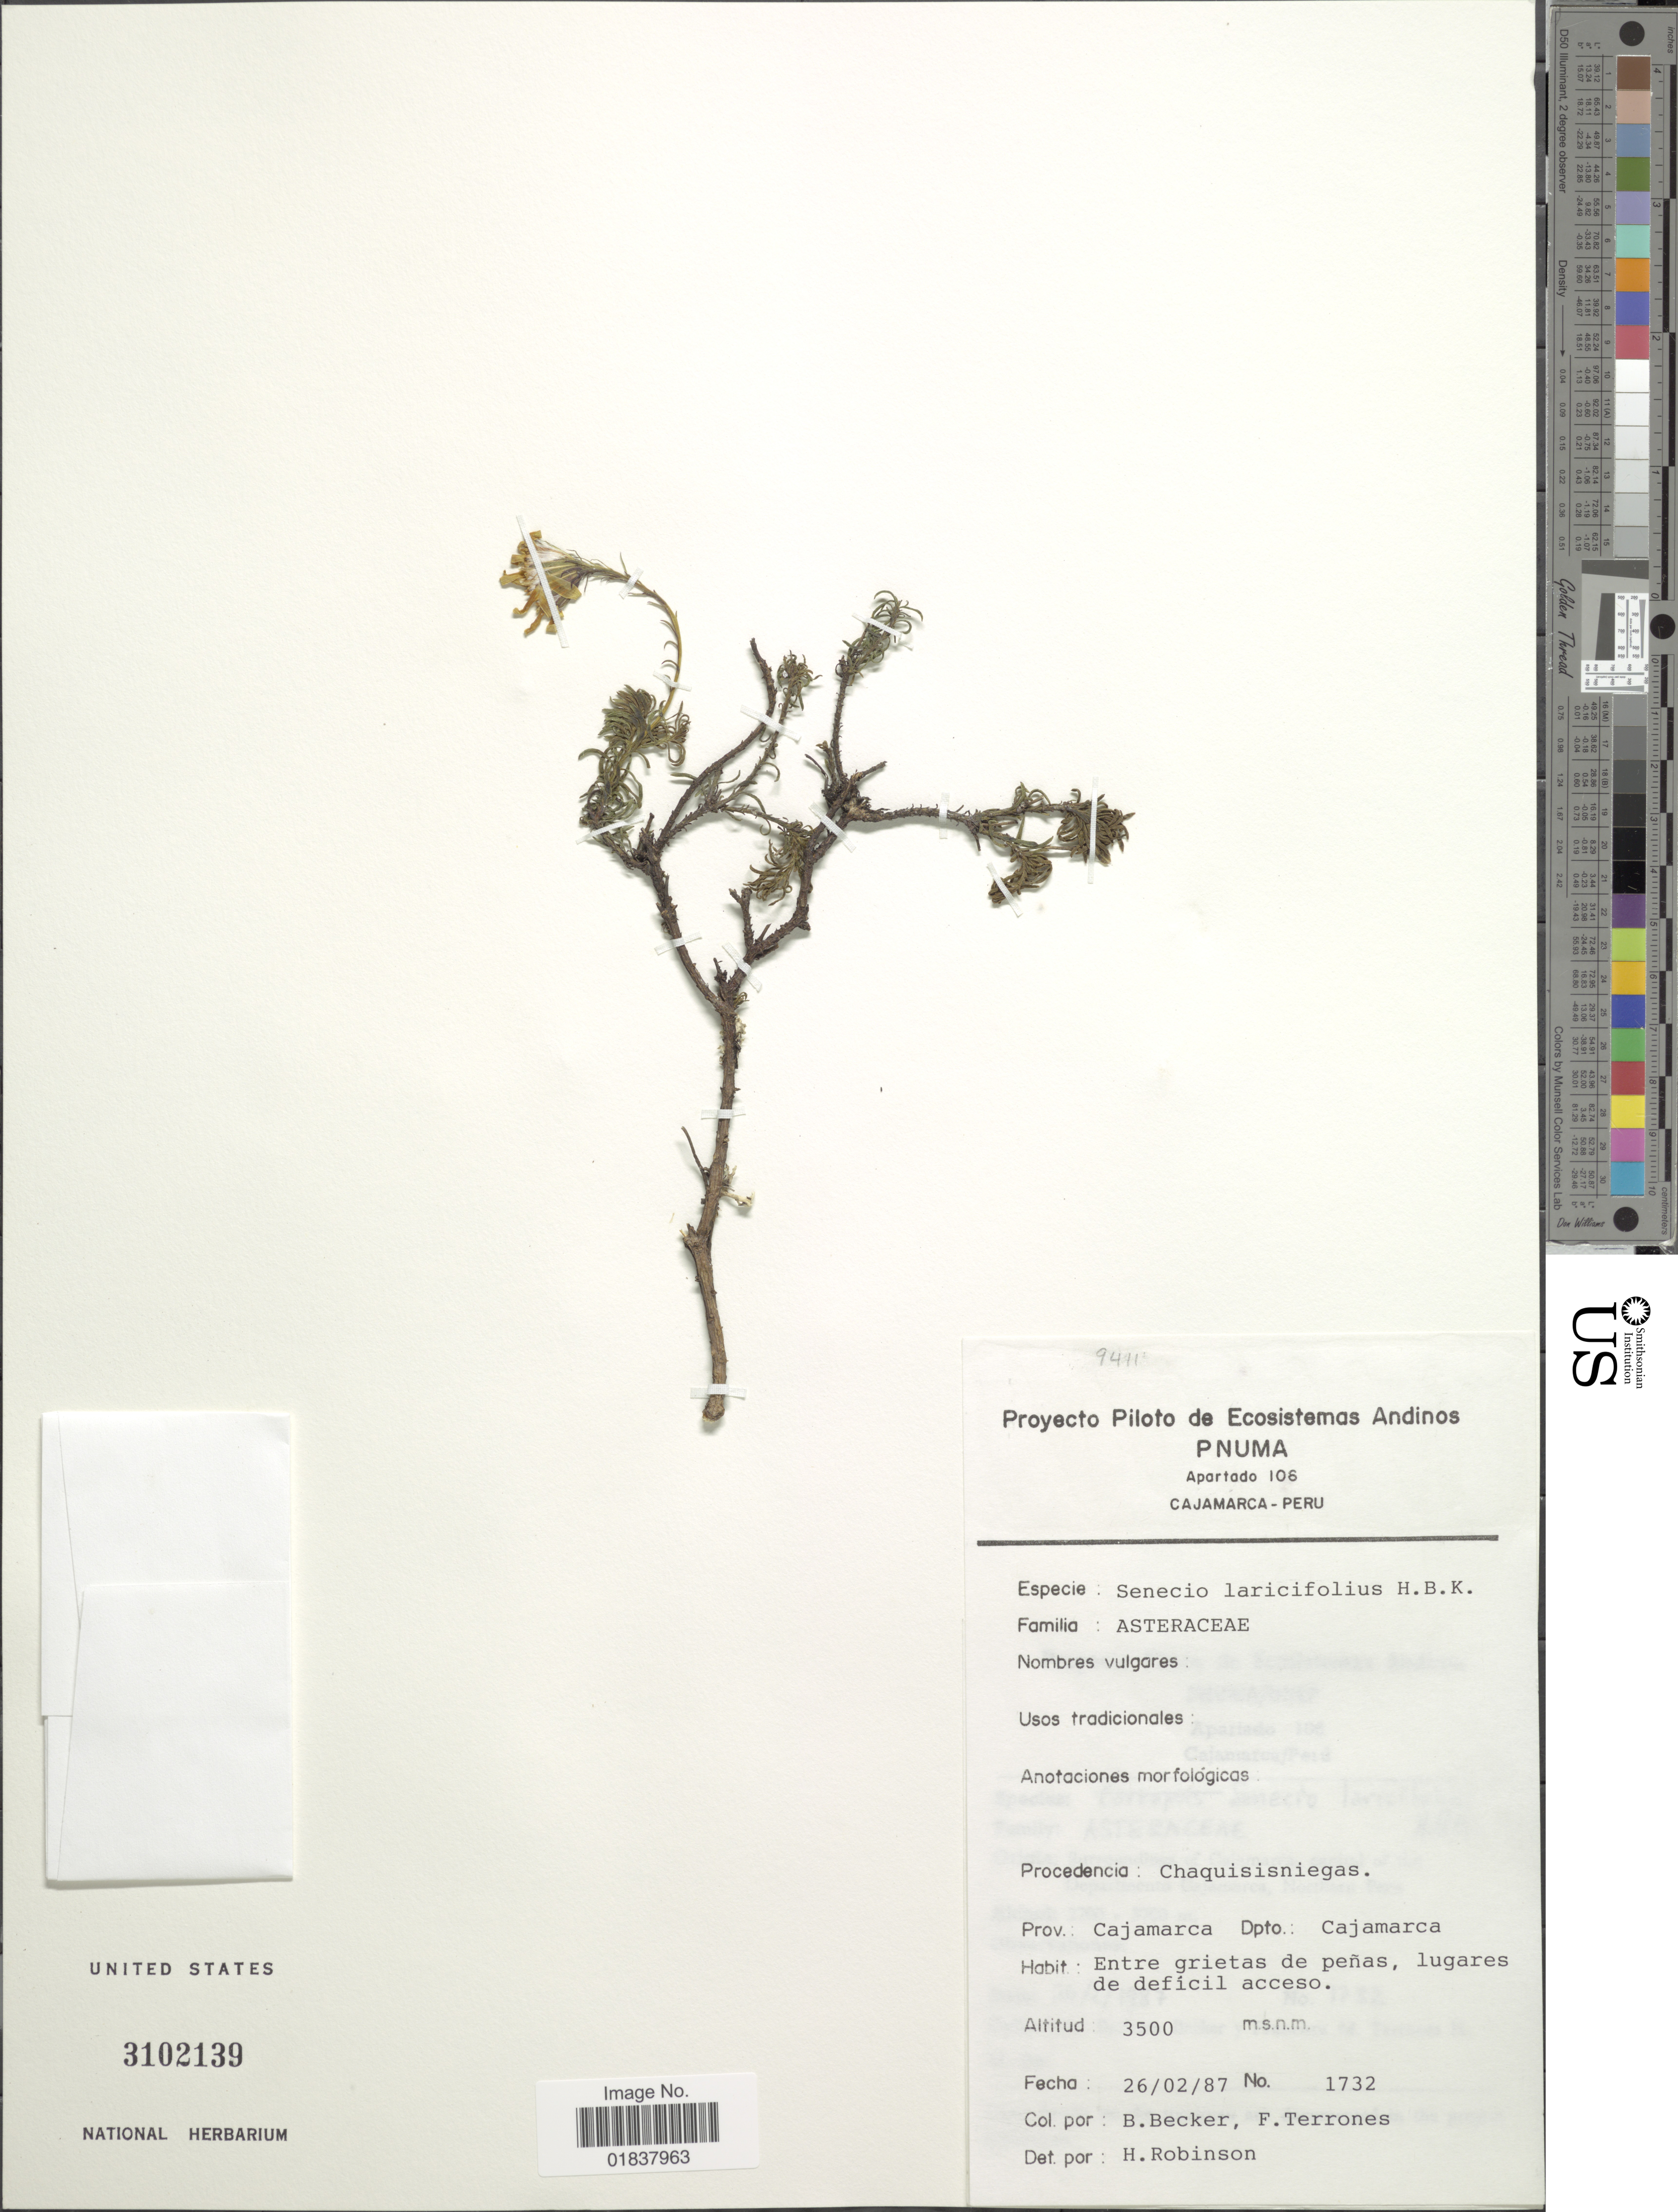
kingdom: Plantae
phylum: Tracheophyta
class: Magnoliopsida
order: Asterales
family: Asteraceae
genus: Senecio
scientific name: Senecio laricifolius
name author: Kunth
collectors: B. Becker & F. Terrones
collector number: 1732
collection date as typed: Transcribed d/m/y: 26/2/87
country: Peru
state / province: Cajamarca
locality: Chaquisisniegas, Prov. Cajamarca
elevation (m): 3500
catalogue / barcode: US 3102139